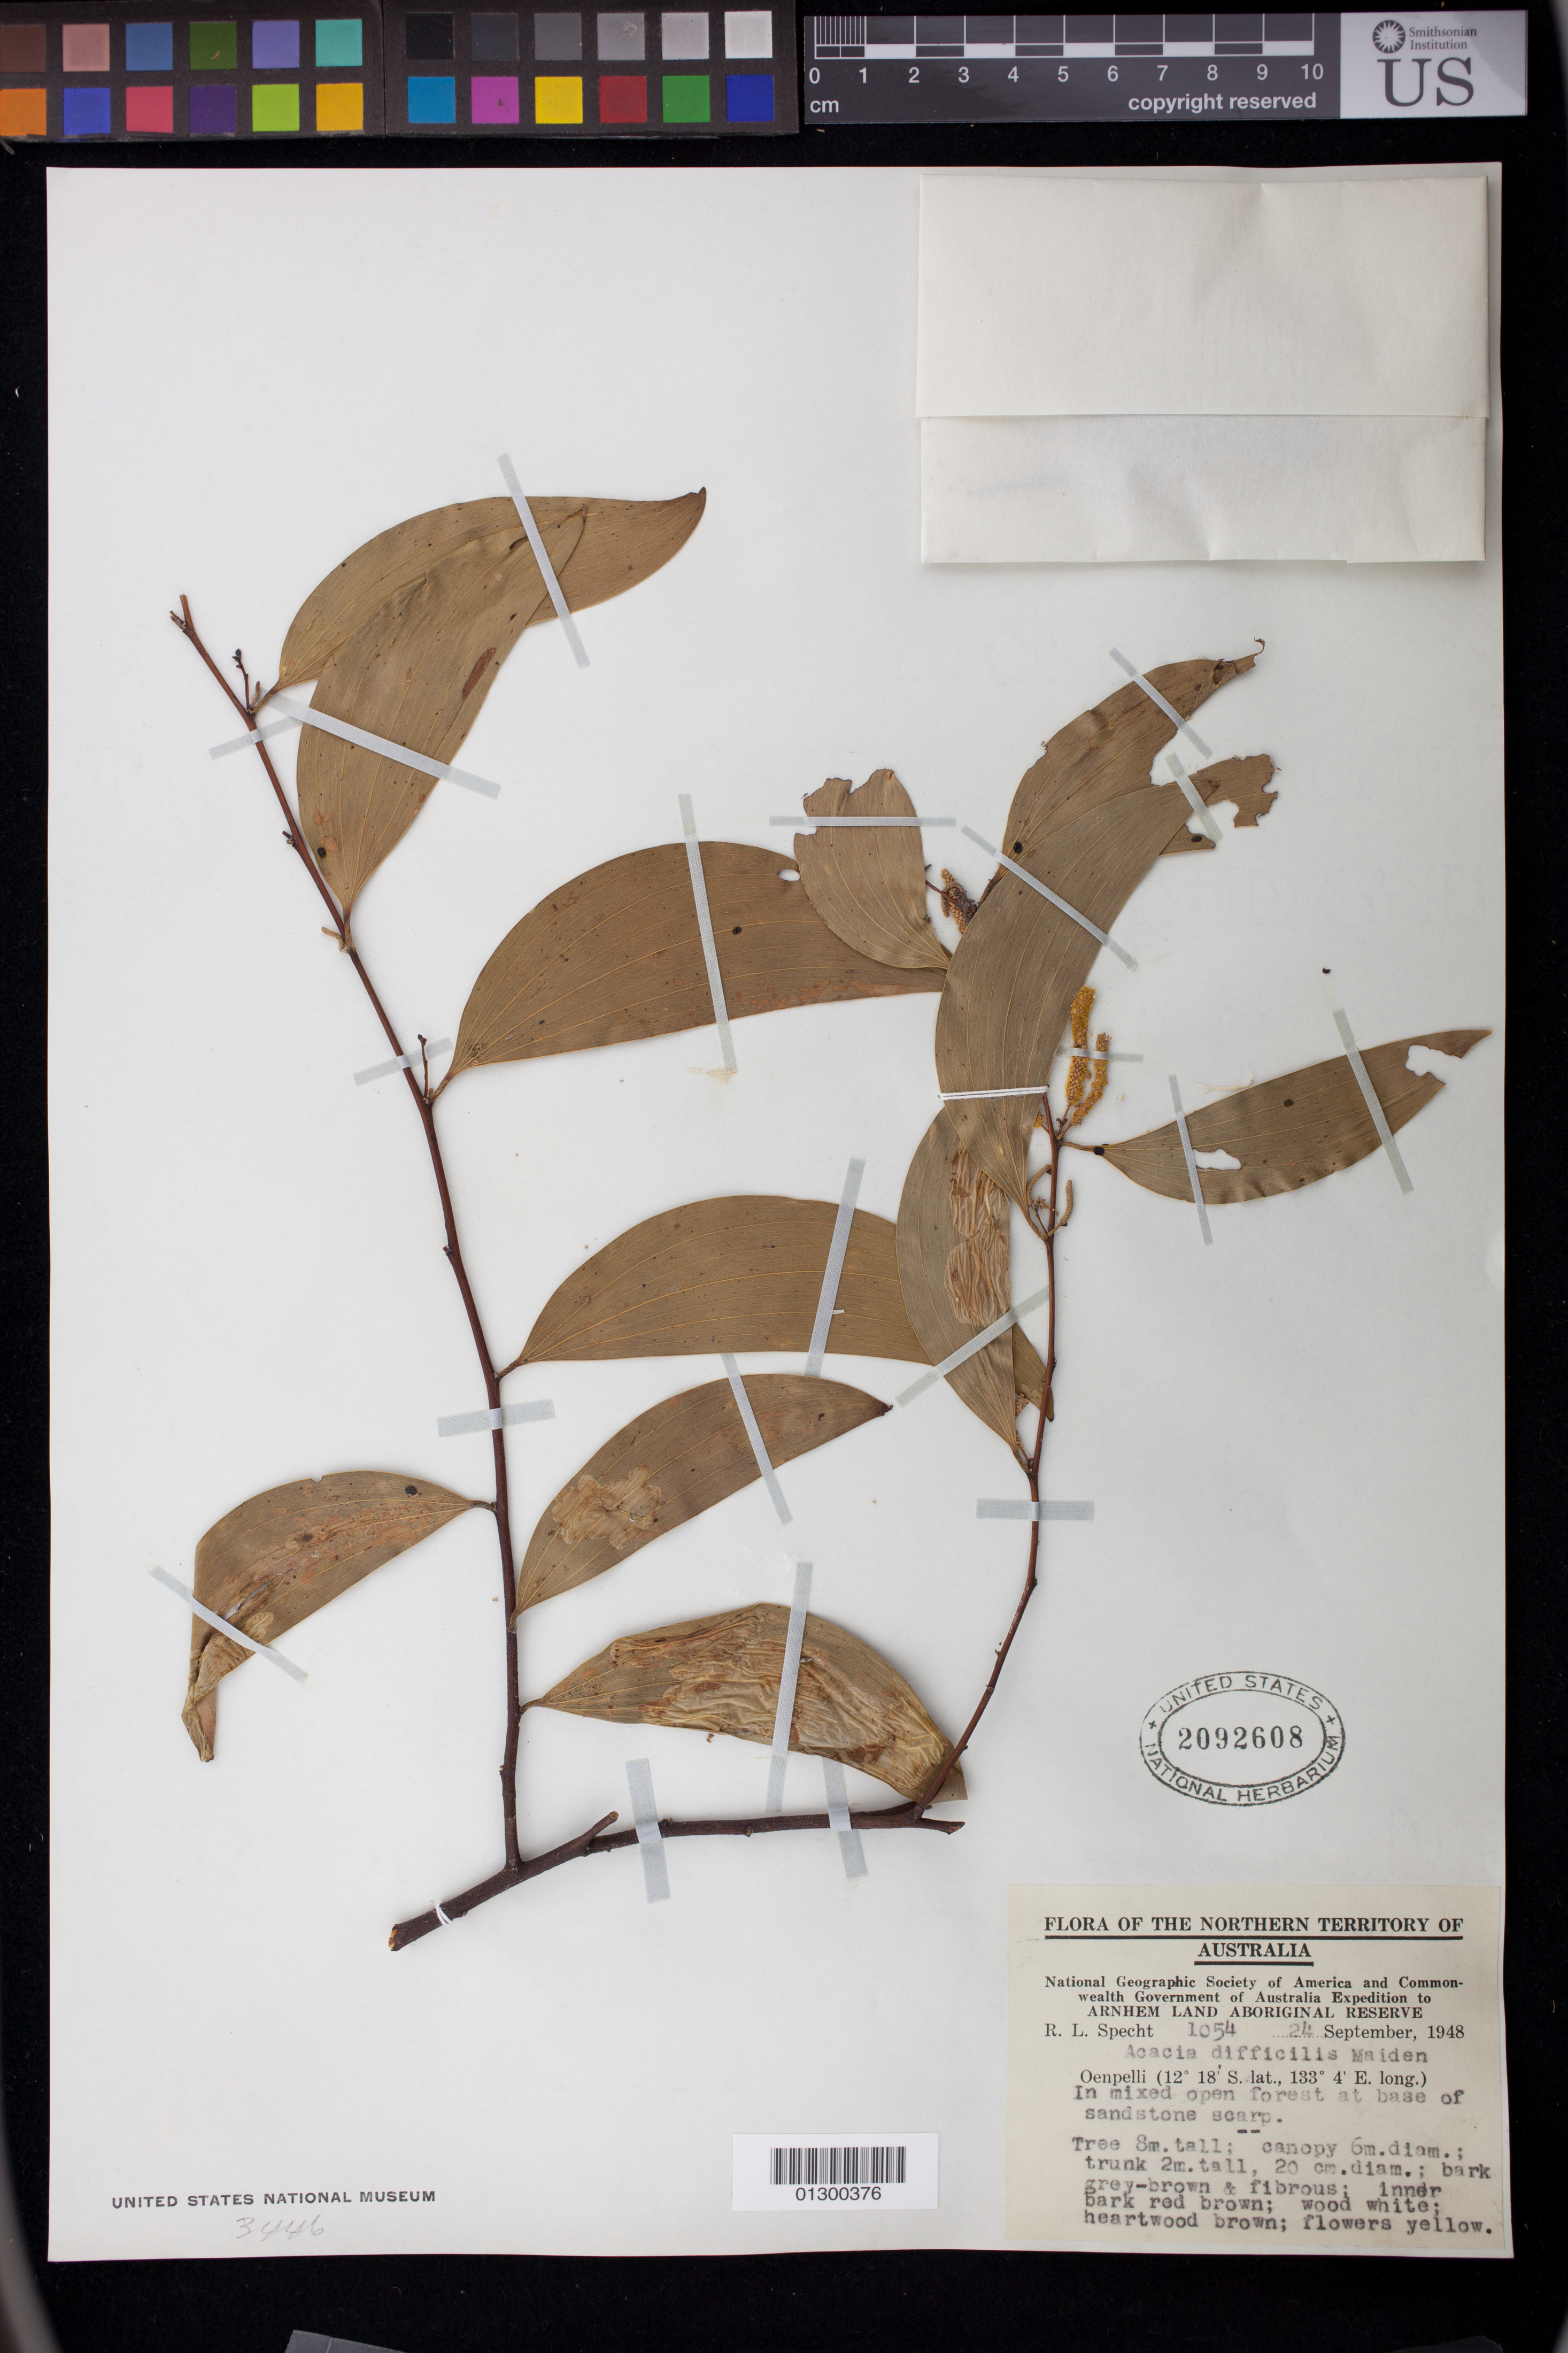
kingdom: Plantae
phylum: Tracheophyta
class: Magnoliopsida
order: Fabales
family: Fabaceae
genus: Acacia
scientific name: Acacia difficilis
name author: Maiden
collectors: R. L. Specht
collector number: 1054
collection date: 1948-09-24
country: Australia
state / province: Northern Territory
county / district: West Arnhem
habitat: In mixed open forest at base of sandstone scarp.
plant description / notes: Tree 8 m. tall; canopy 6 m. diam.; trunk 2 m. tall, 20 cm. diam.; bark grey-brown and fibrous; inner bark red brown; wood white; heartwood brown; flowers yellow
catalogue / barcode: US 2092608